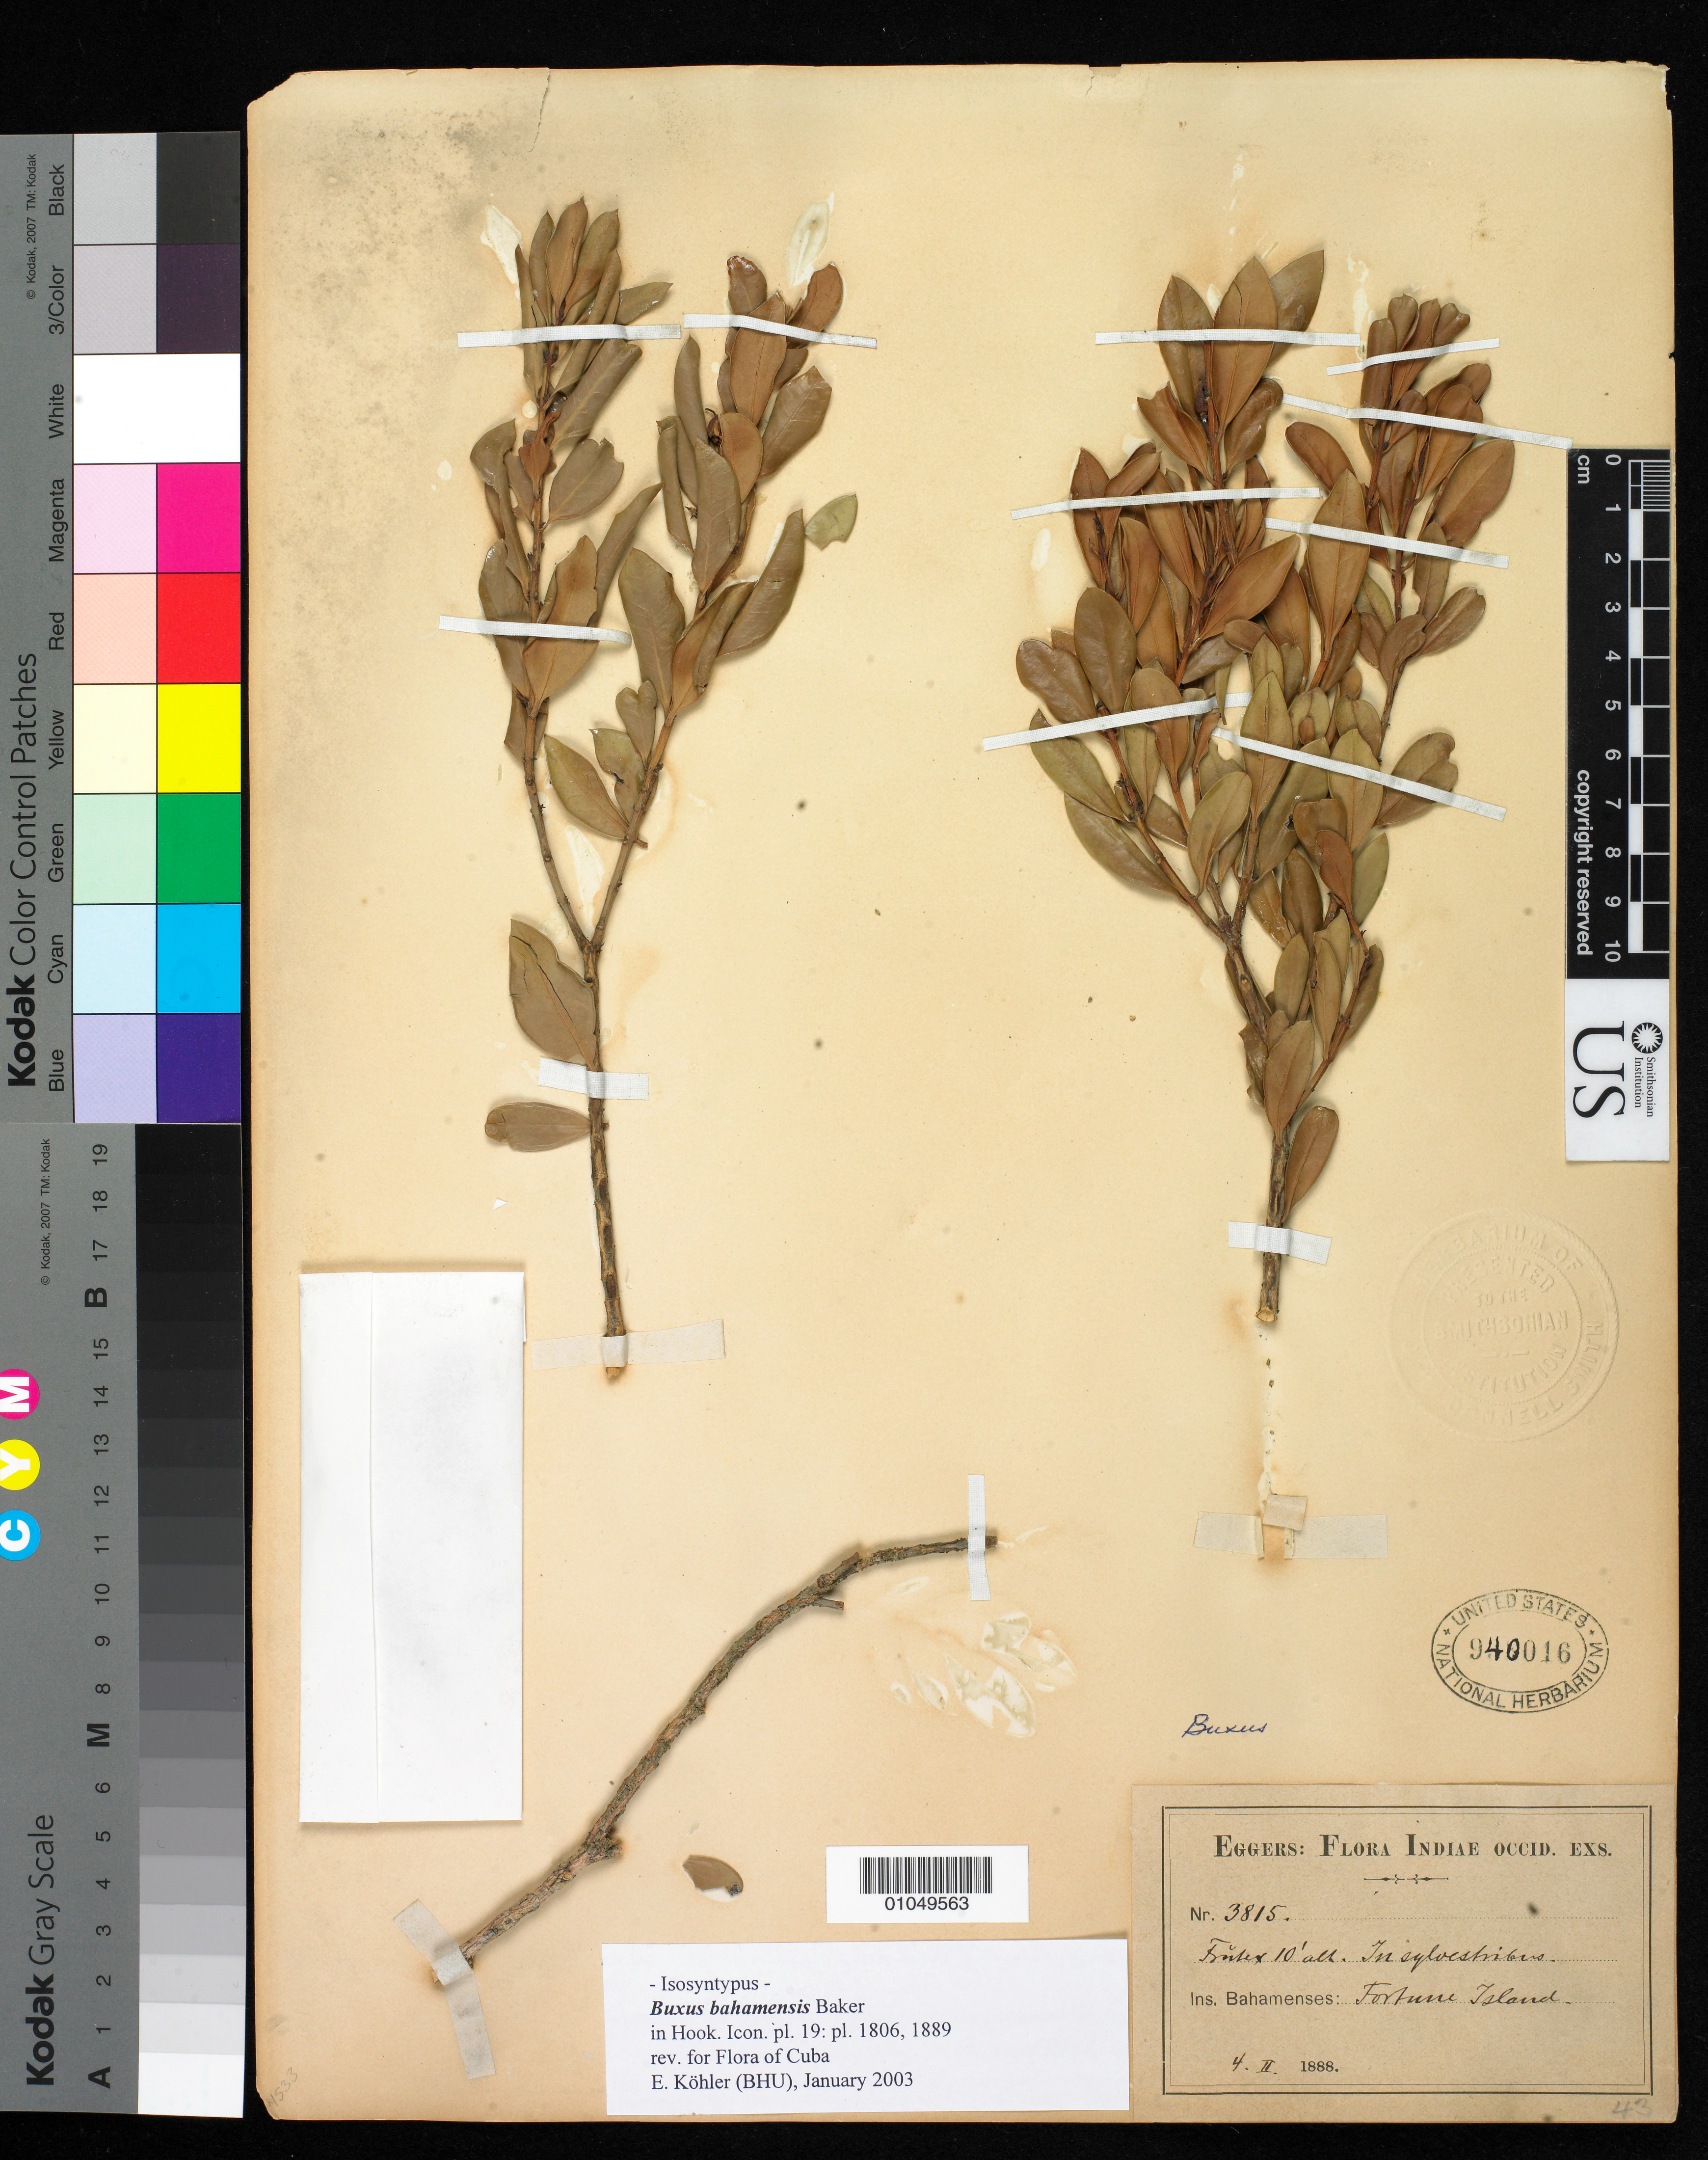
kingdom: Plantae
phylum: Tracheophyta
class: Magnoliopsida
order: Buxales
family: Buxaceae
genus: Buxus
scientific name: Buxus bahamensis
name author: Baker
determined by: Kohler, E.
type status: Isosyntype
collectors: H. F. A. von Eggers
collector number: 3815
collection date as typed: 04 Feb 1888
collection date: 1888-02-04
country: Bahamas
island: Fortune Island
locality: Ins. Bahamenses: Fortune Island.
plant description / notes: Specimen ex John Donnell Smith herbarium.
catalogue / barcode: US 940016